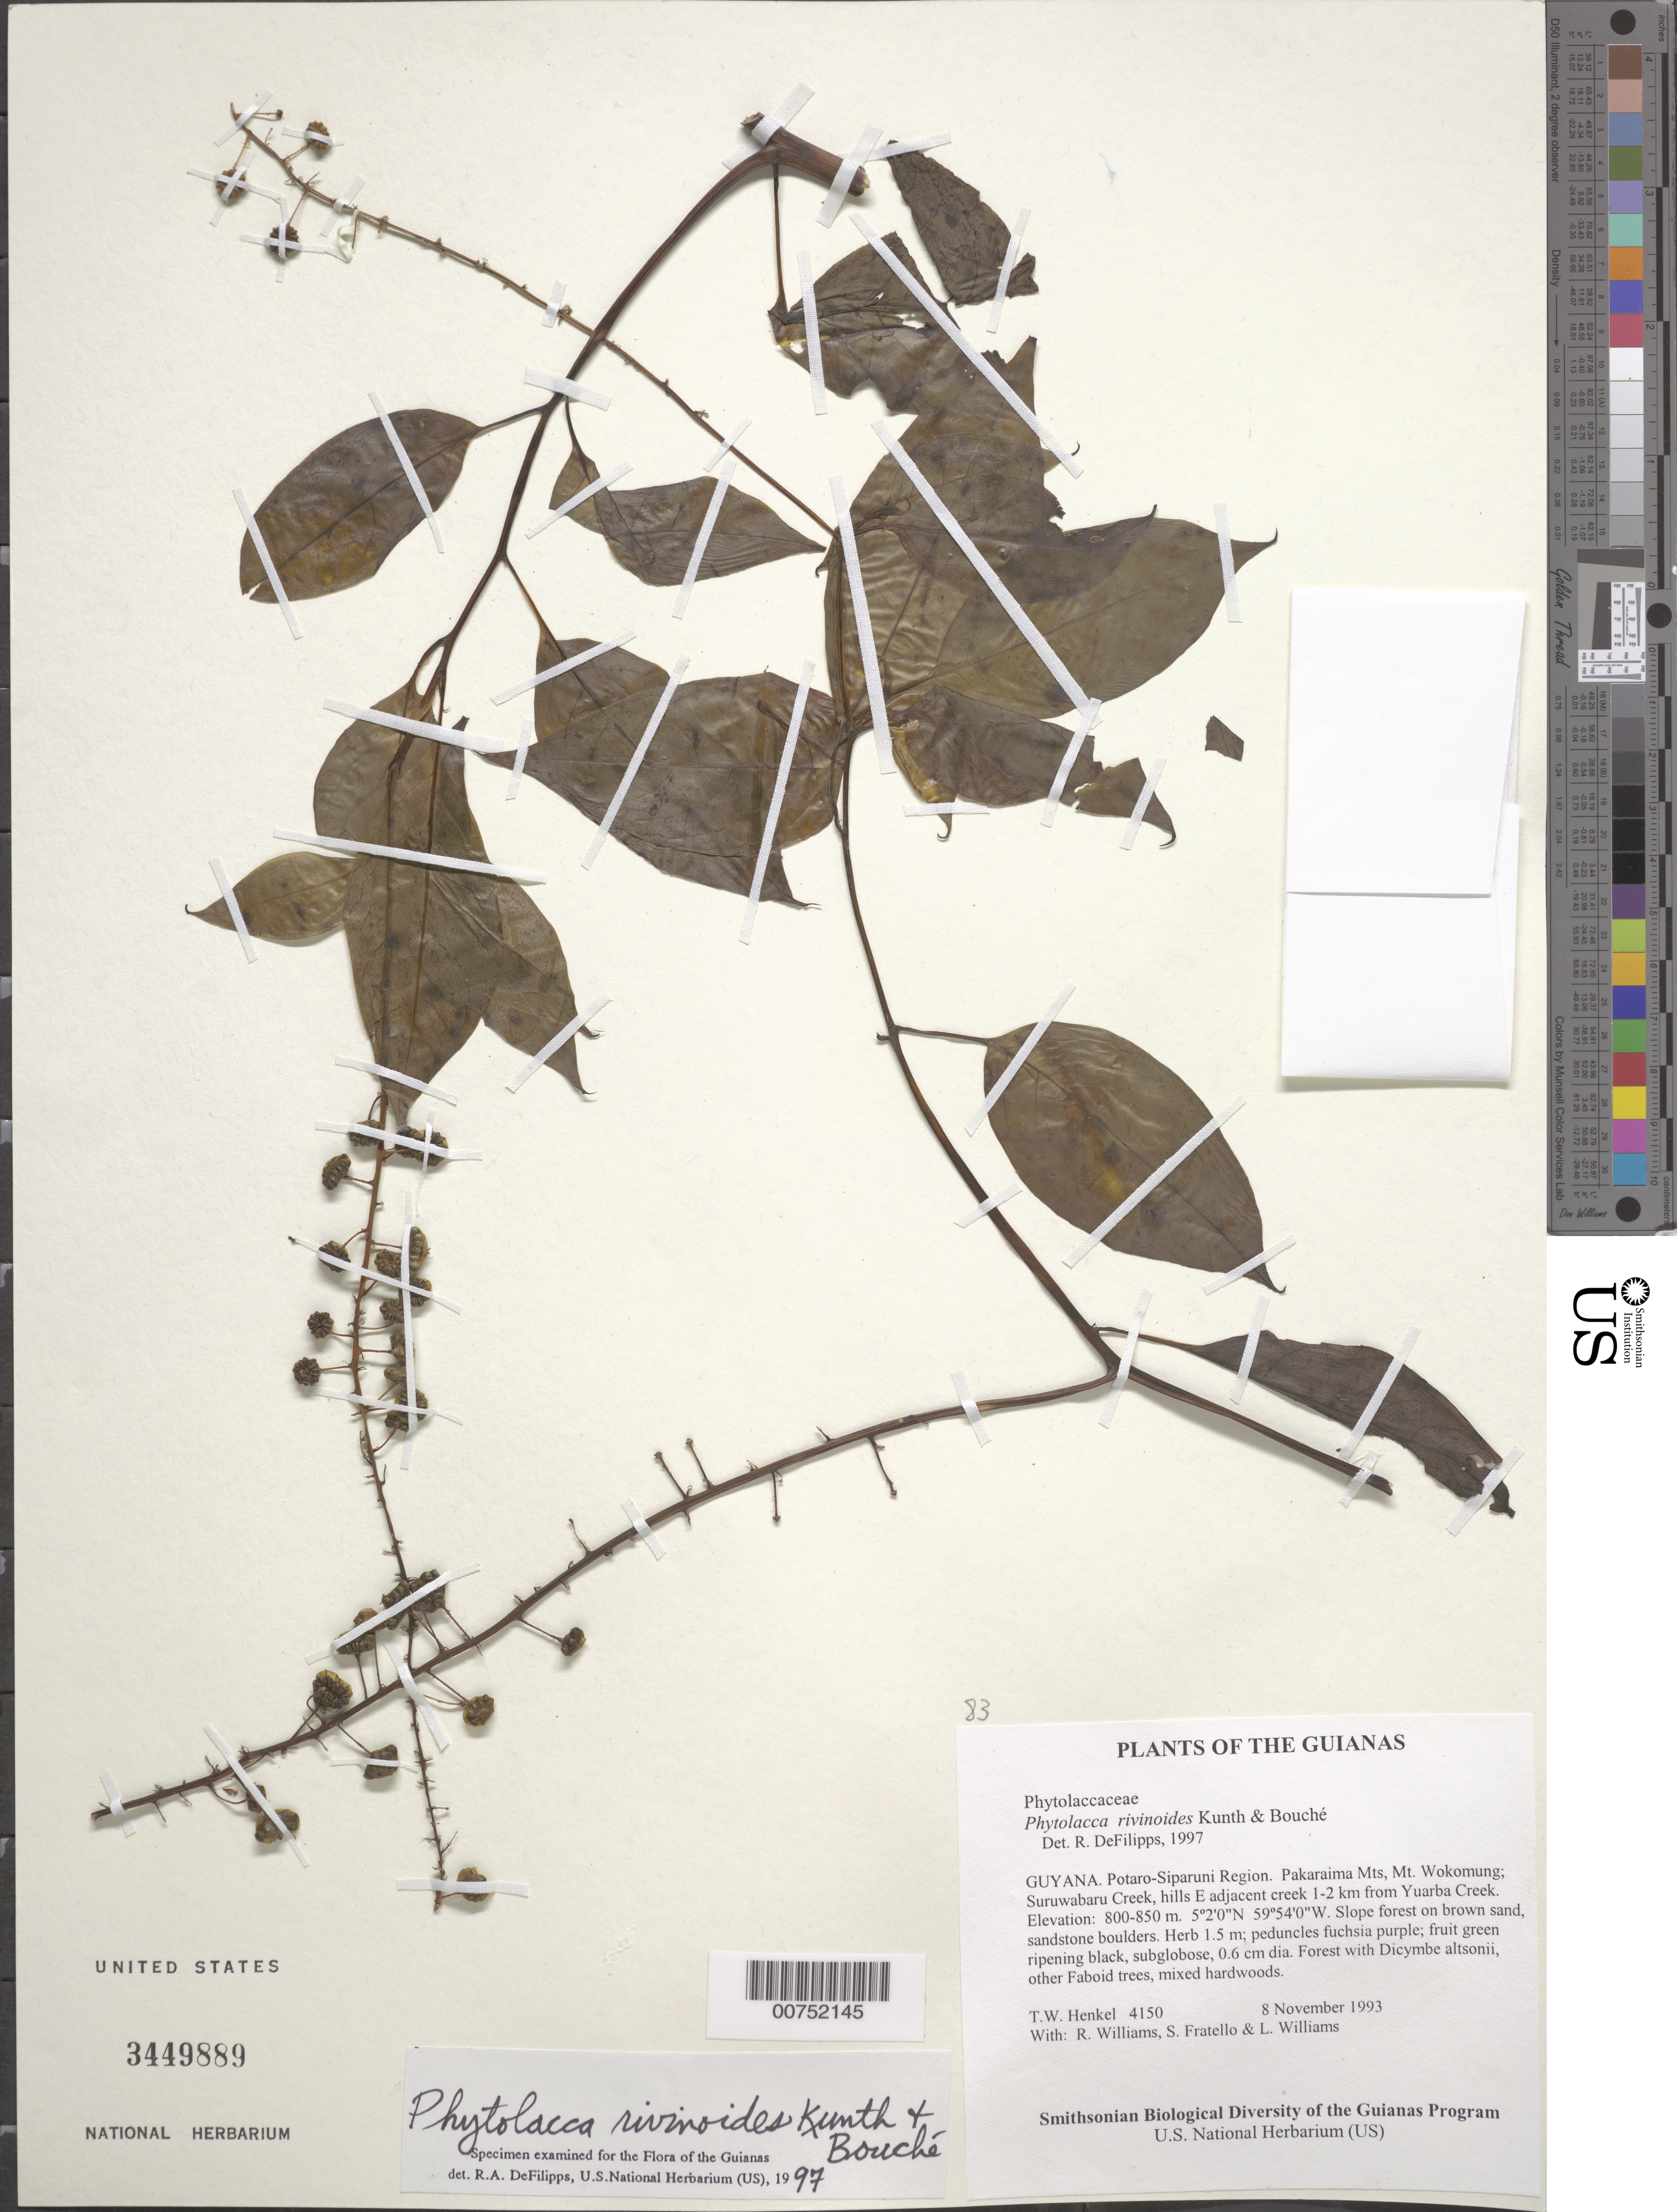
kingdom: Plantae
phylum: Tracheophyta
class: Magnoliopsida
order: Caryophyllales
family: Phytolaccaceae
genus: Phytolacca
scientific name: Phytolacca rivinoides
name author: Kunth & C.D. Bouché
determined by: DeFilipps, R. A.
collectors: T. Henkel, R. Williams, S. Fratello & L. Williams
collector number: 4150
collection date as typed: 8 November 1993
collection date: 1993-11-08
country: Guyana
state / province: Potaro-Siparuni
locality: Pakaraima Mts, Mt. Wokomung; Suruwabaru Creek, hills E adjacent creek 1-2 km from Yuarba Creek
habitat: Slope forest on brown sand, sandstone boulders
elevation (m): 800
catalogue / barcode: US 3449889